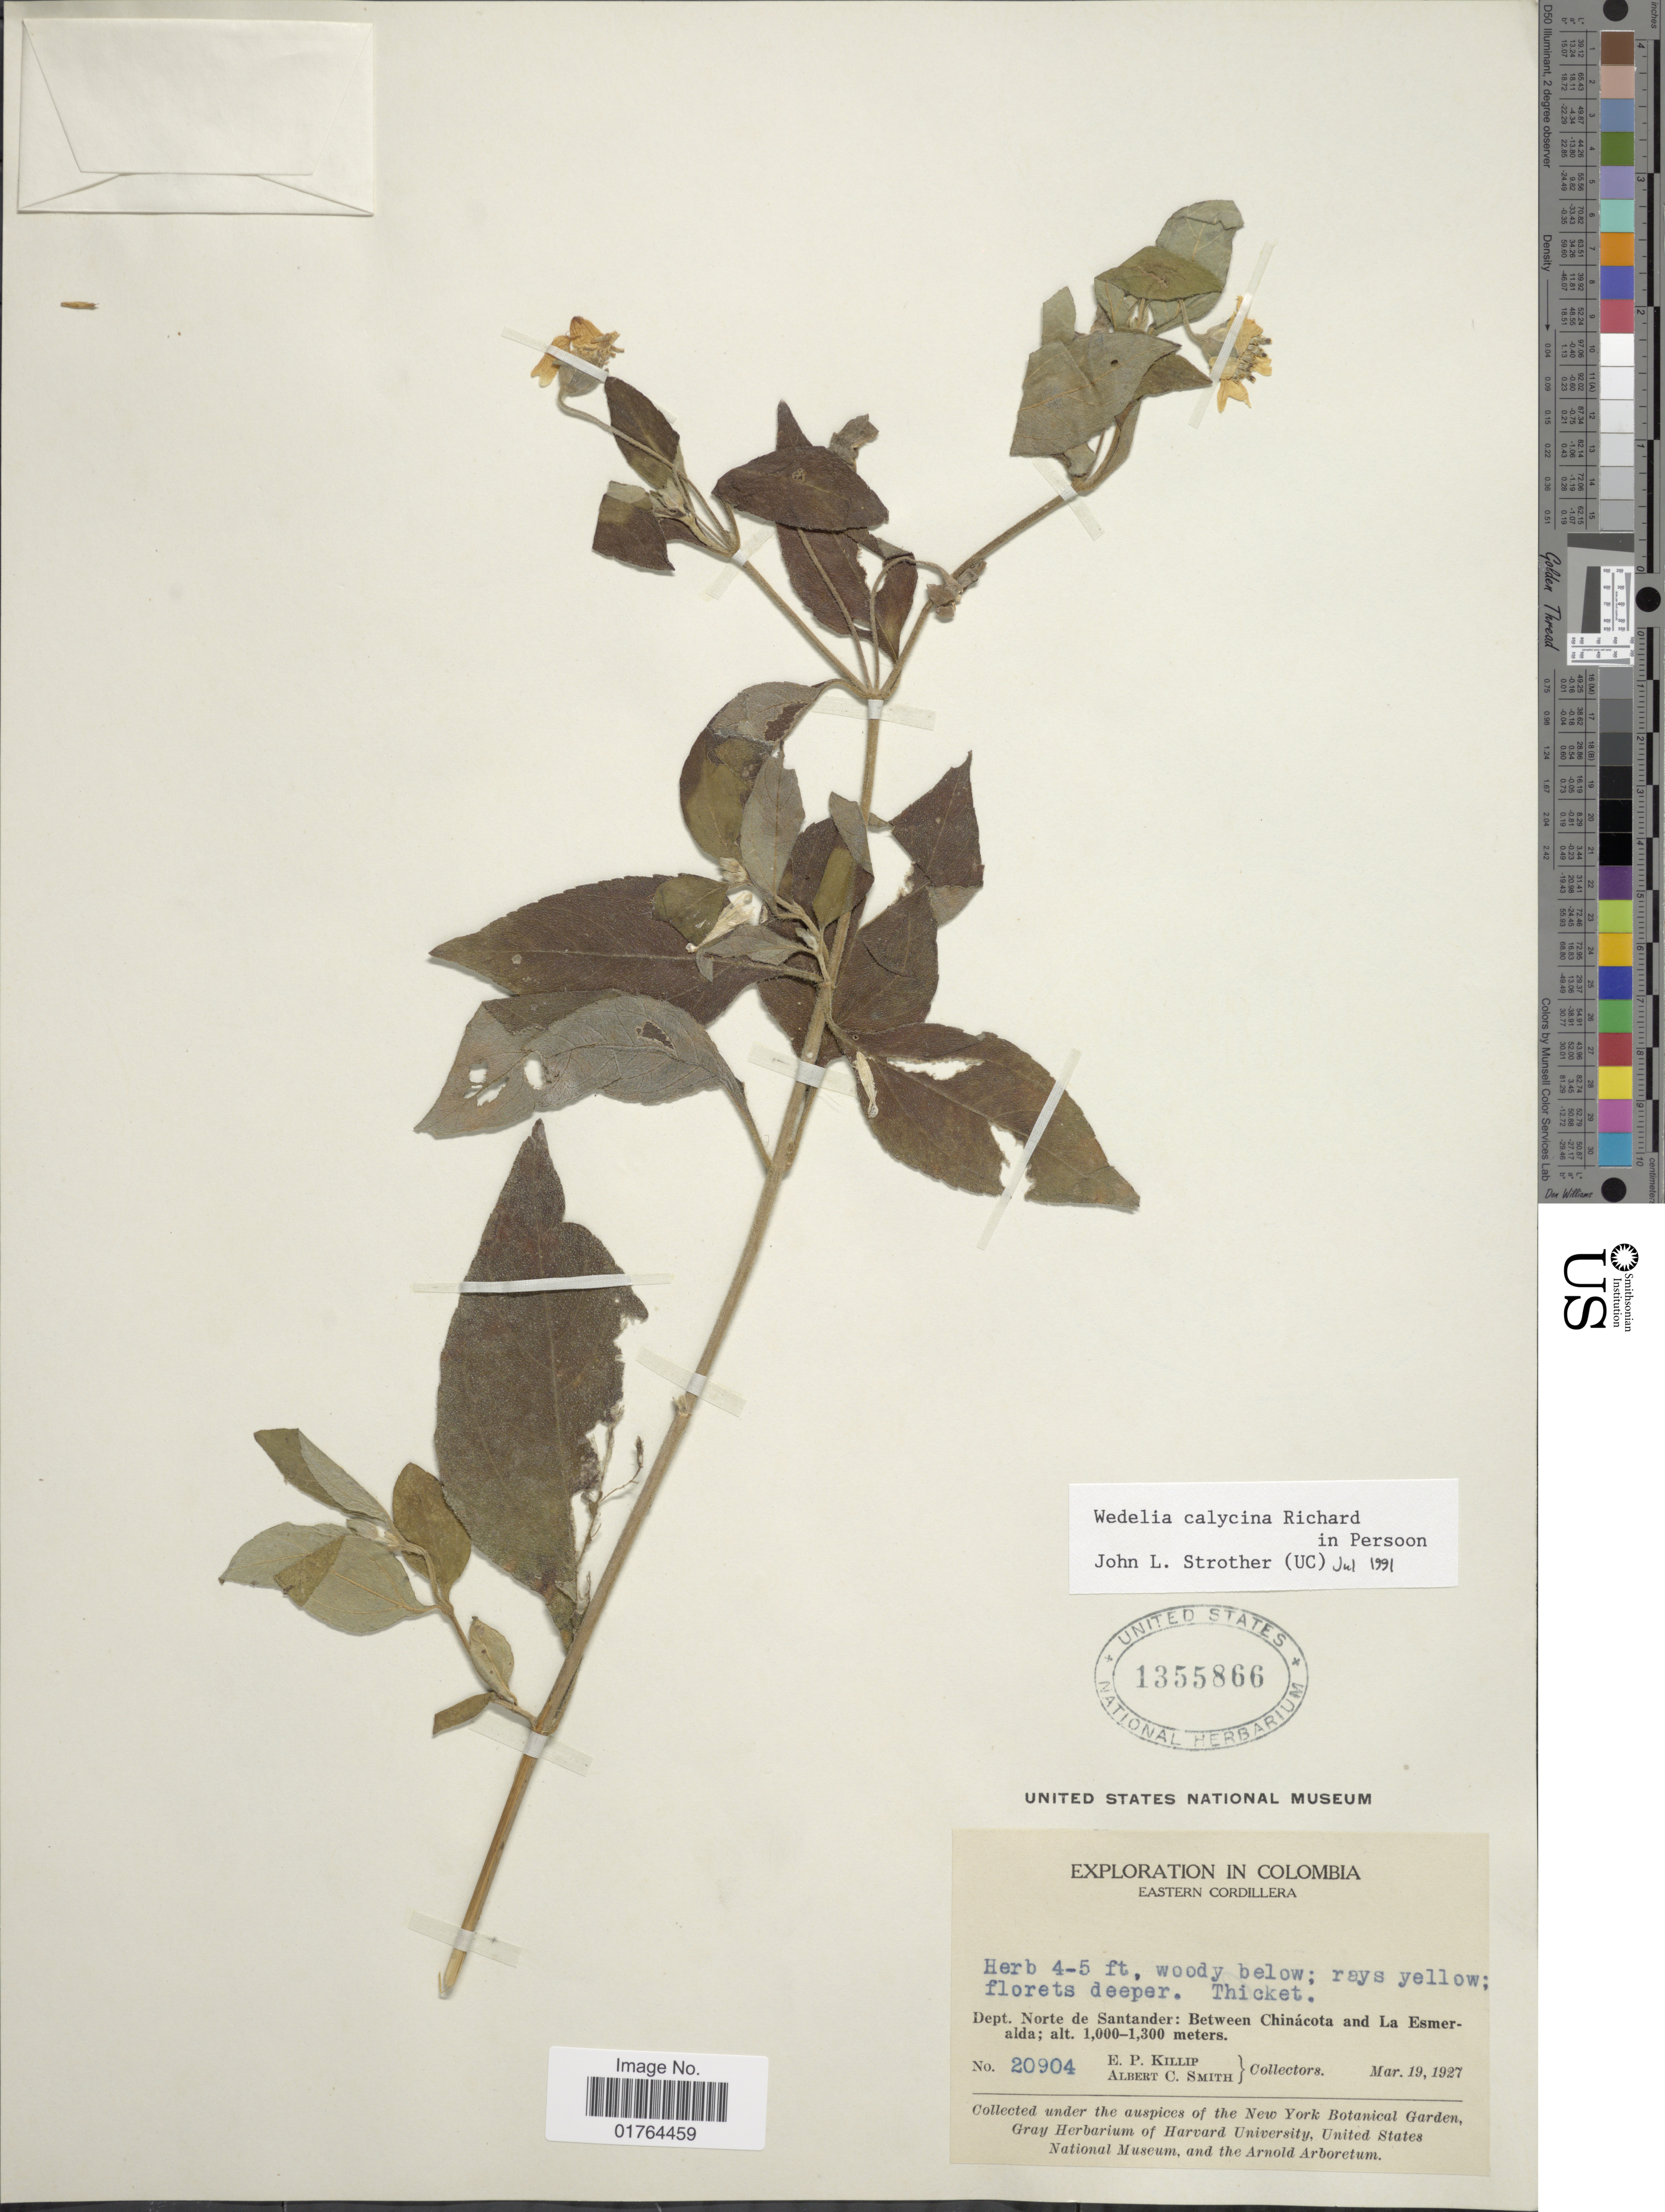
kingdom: Plantae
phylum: Tracheophyta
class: Magnoliopsida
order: Asterales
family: Asteraceae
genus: Wedelia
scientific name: Wedelia calycina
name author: Rich.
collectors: E. P. Killip & A. C. Smith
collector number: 20904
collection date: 1927-03-19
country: Colombia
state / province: Norte de Santander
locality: Eastern Cordillera, Dept. Norte de Santander, between Chinacota and La Esmeralda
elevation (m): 1000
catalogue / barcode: US 1355866